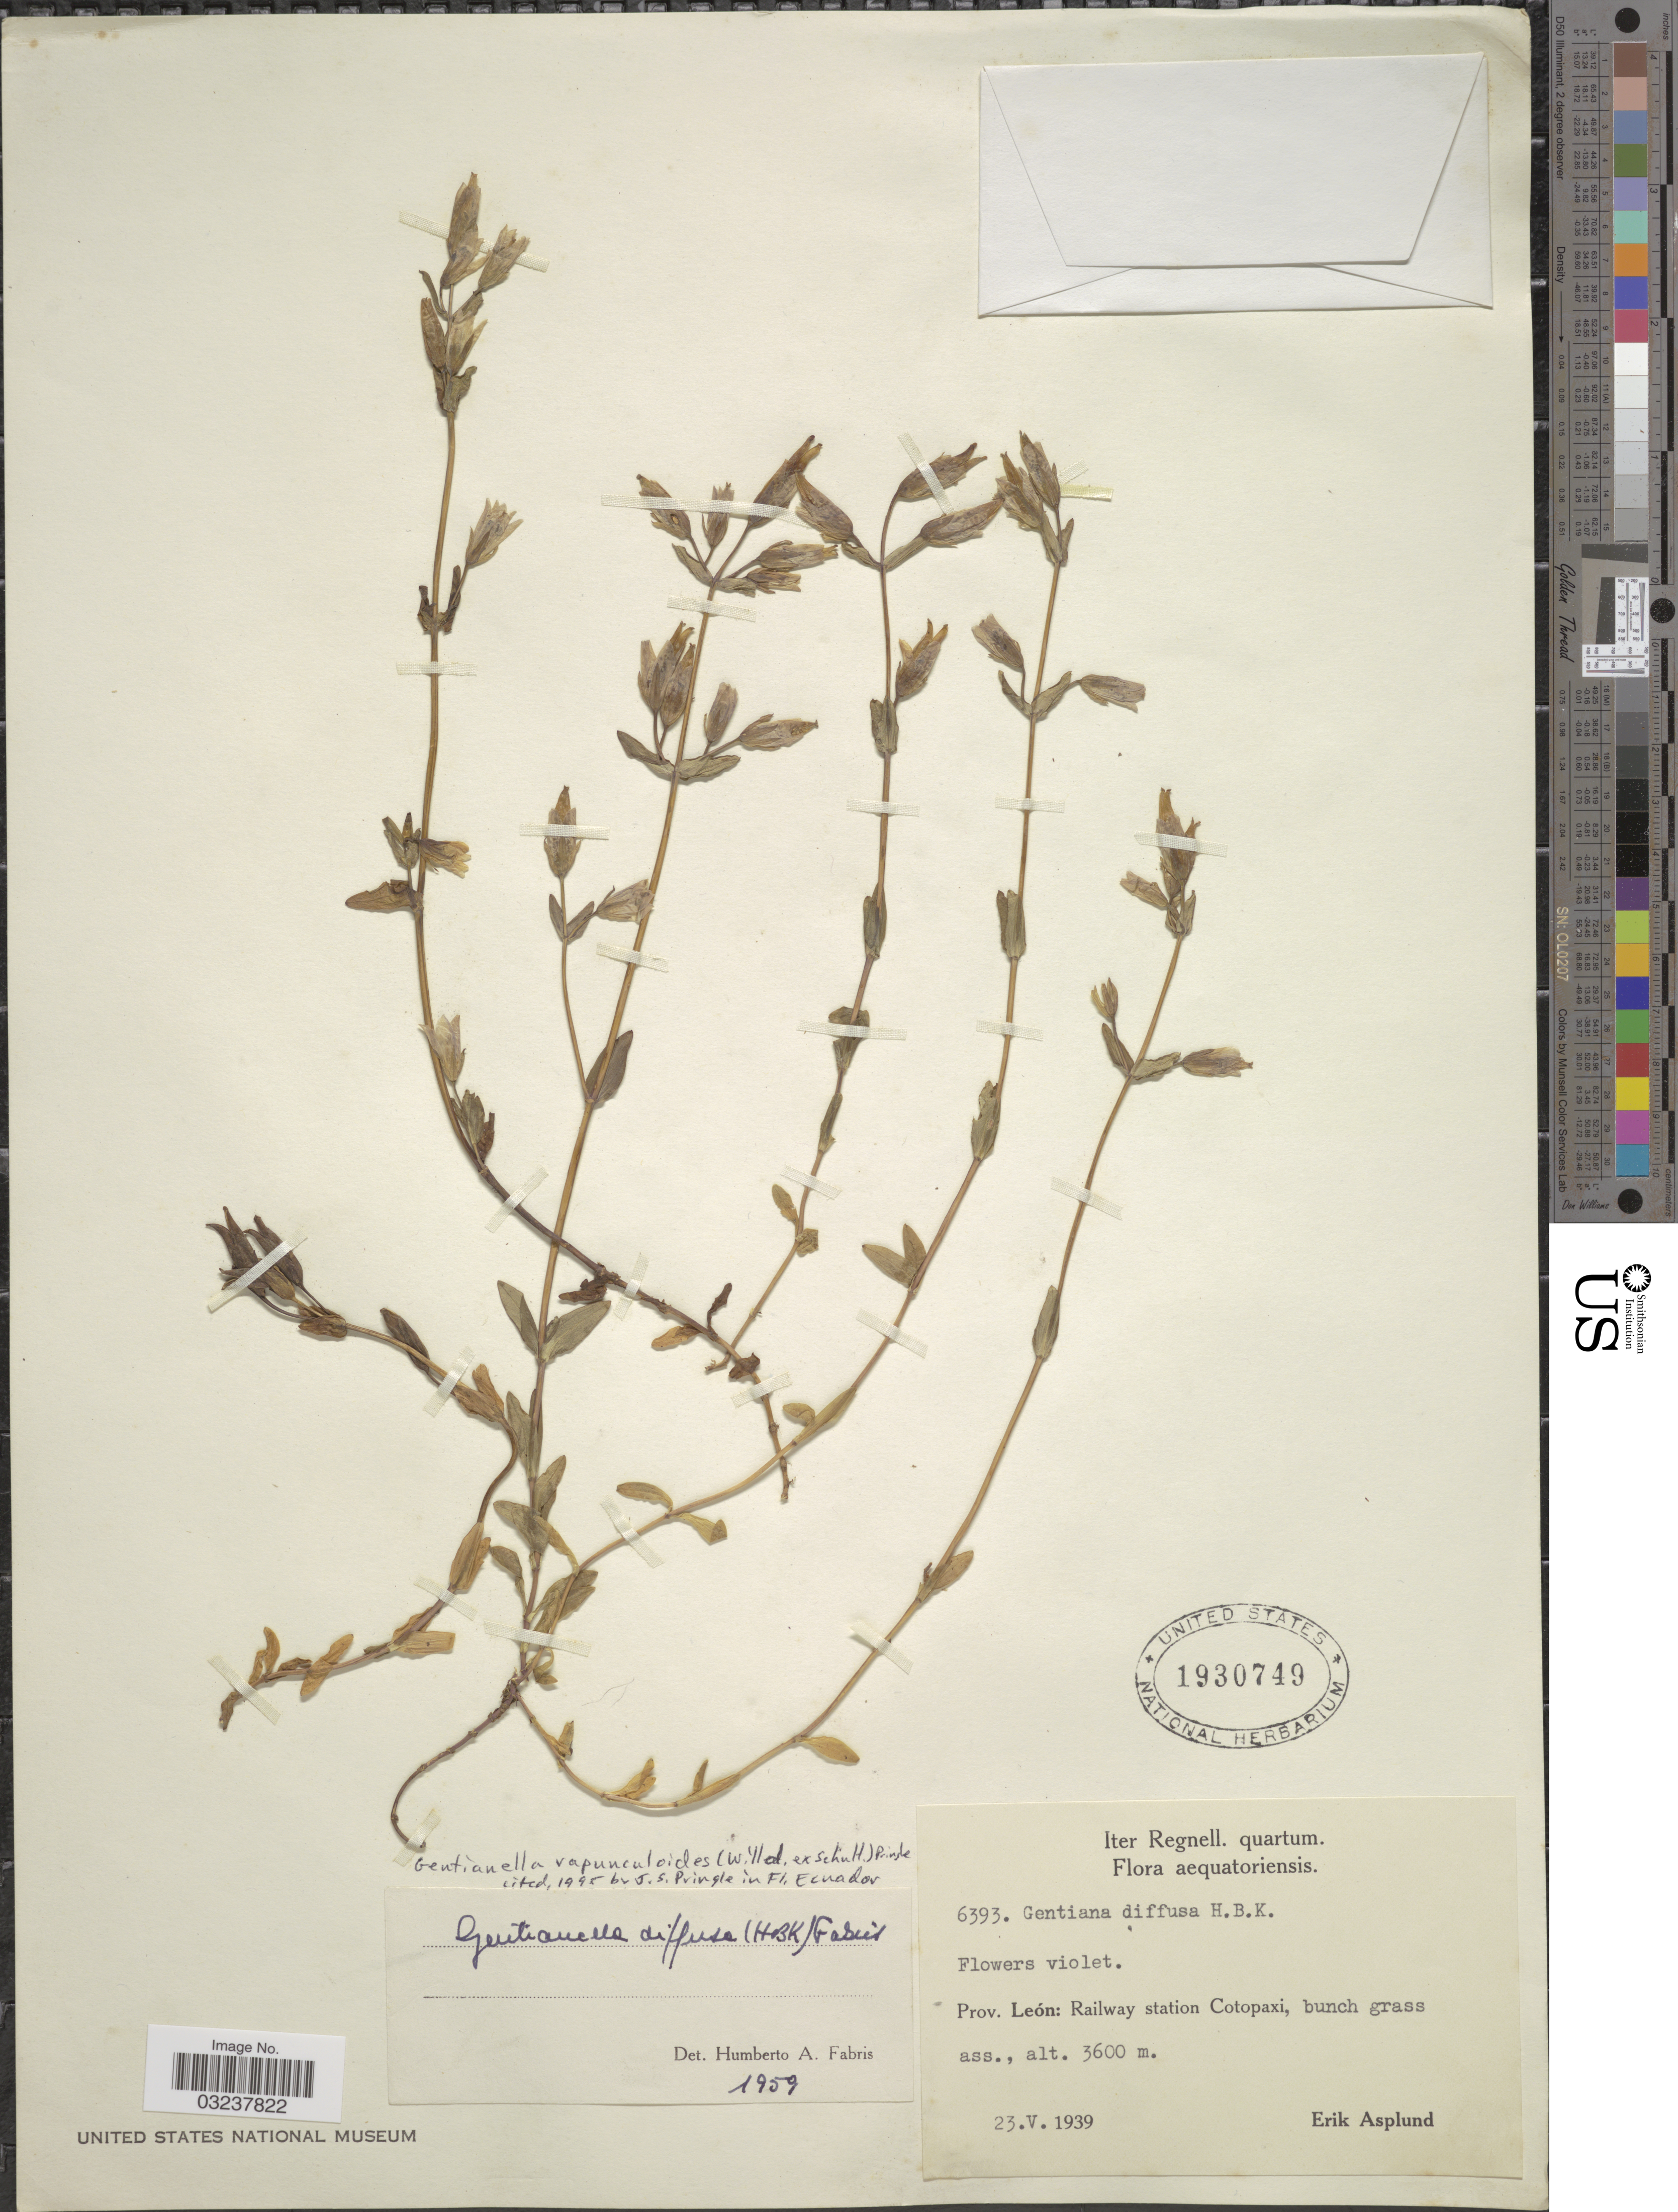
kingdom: Plantae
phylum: Tracheophyta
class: Magnoliopsida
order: Gentianales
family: Gentianaceae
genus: Gentianella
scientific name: Gentianella rapunculoides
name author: (Willd. ex Schult.) J.S. Pringle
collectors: E. Asplund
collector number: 6393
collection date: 1939-05-23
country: Ecuador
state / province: Cotopaxi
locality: Prov. León: Railway station Cotopaxi.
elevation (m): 3600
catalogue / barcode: US 1930749